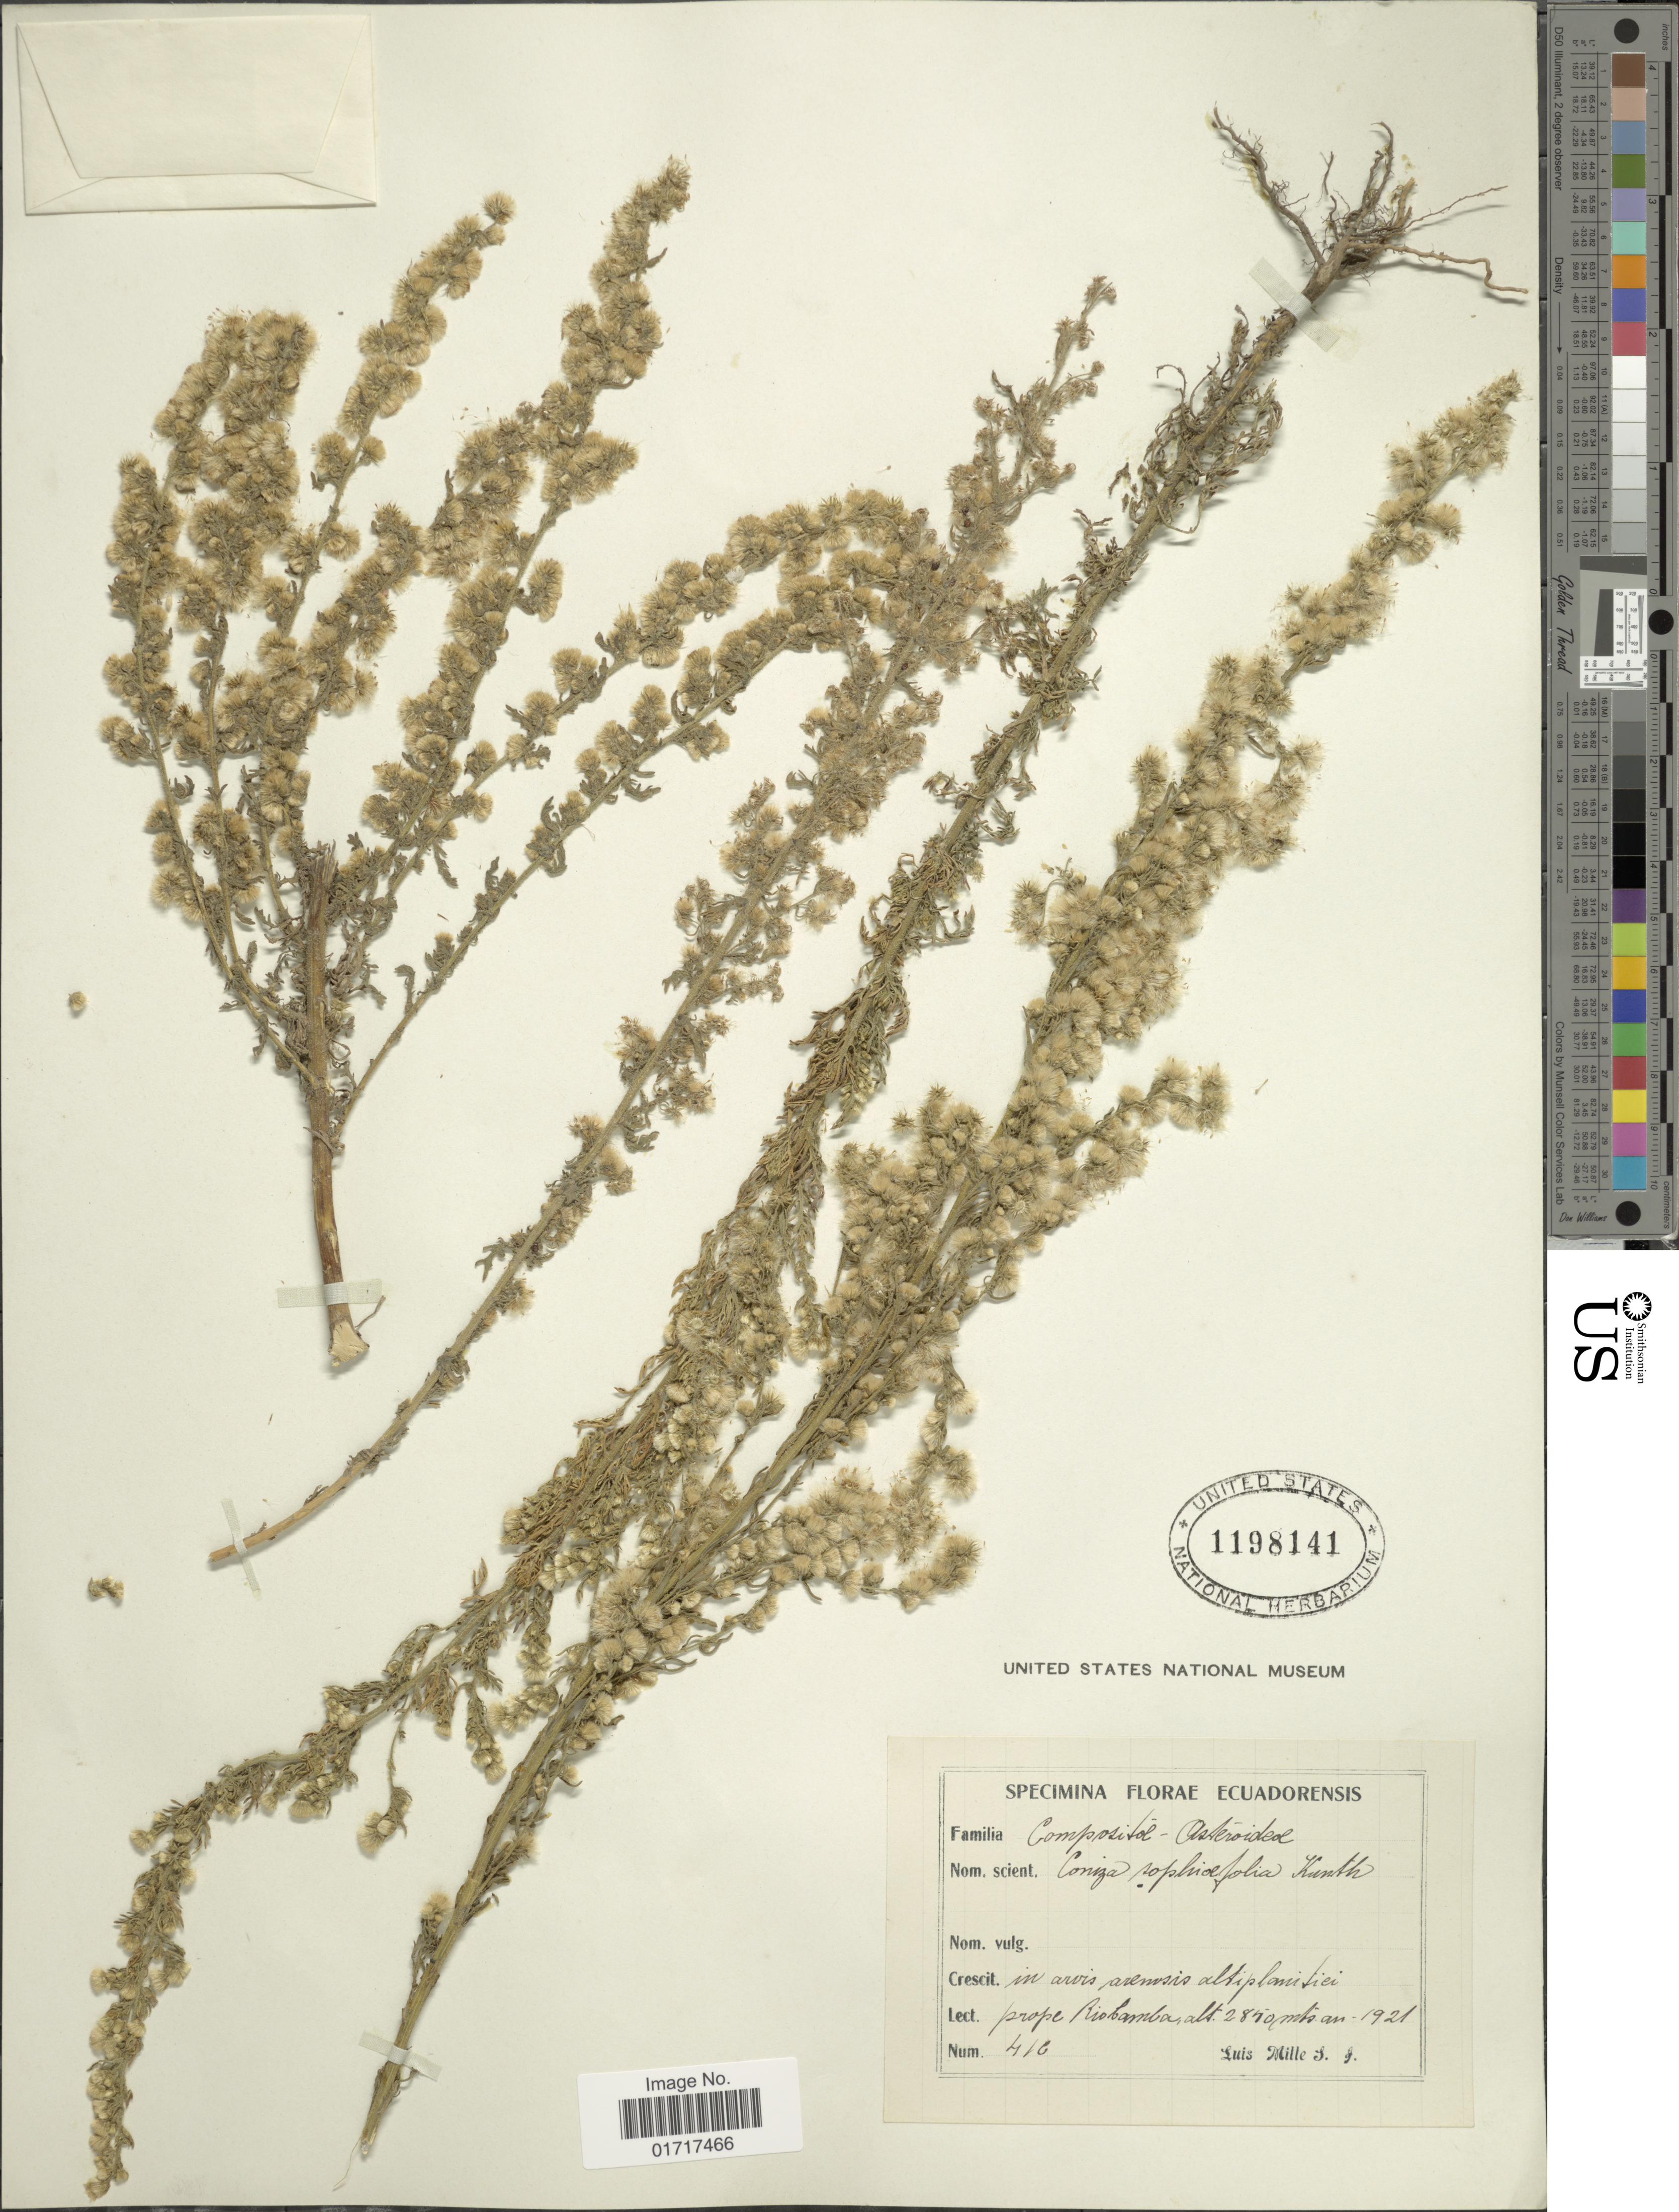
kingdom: Plantae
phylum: Tracheophyta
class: Magnoliopsida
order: Asterales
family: Asteraceae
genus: Conyza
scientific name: Conyza sophiifolia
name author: Kunth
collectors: L. Mille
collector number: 416*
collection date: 1921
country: Ecuador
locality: Prope Riobamba.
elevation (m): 2840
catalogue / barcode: US 1198141